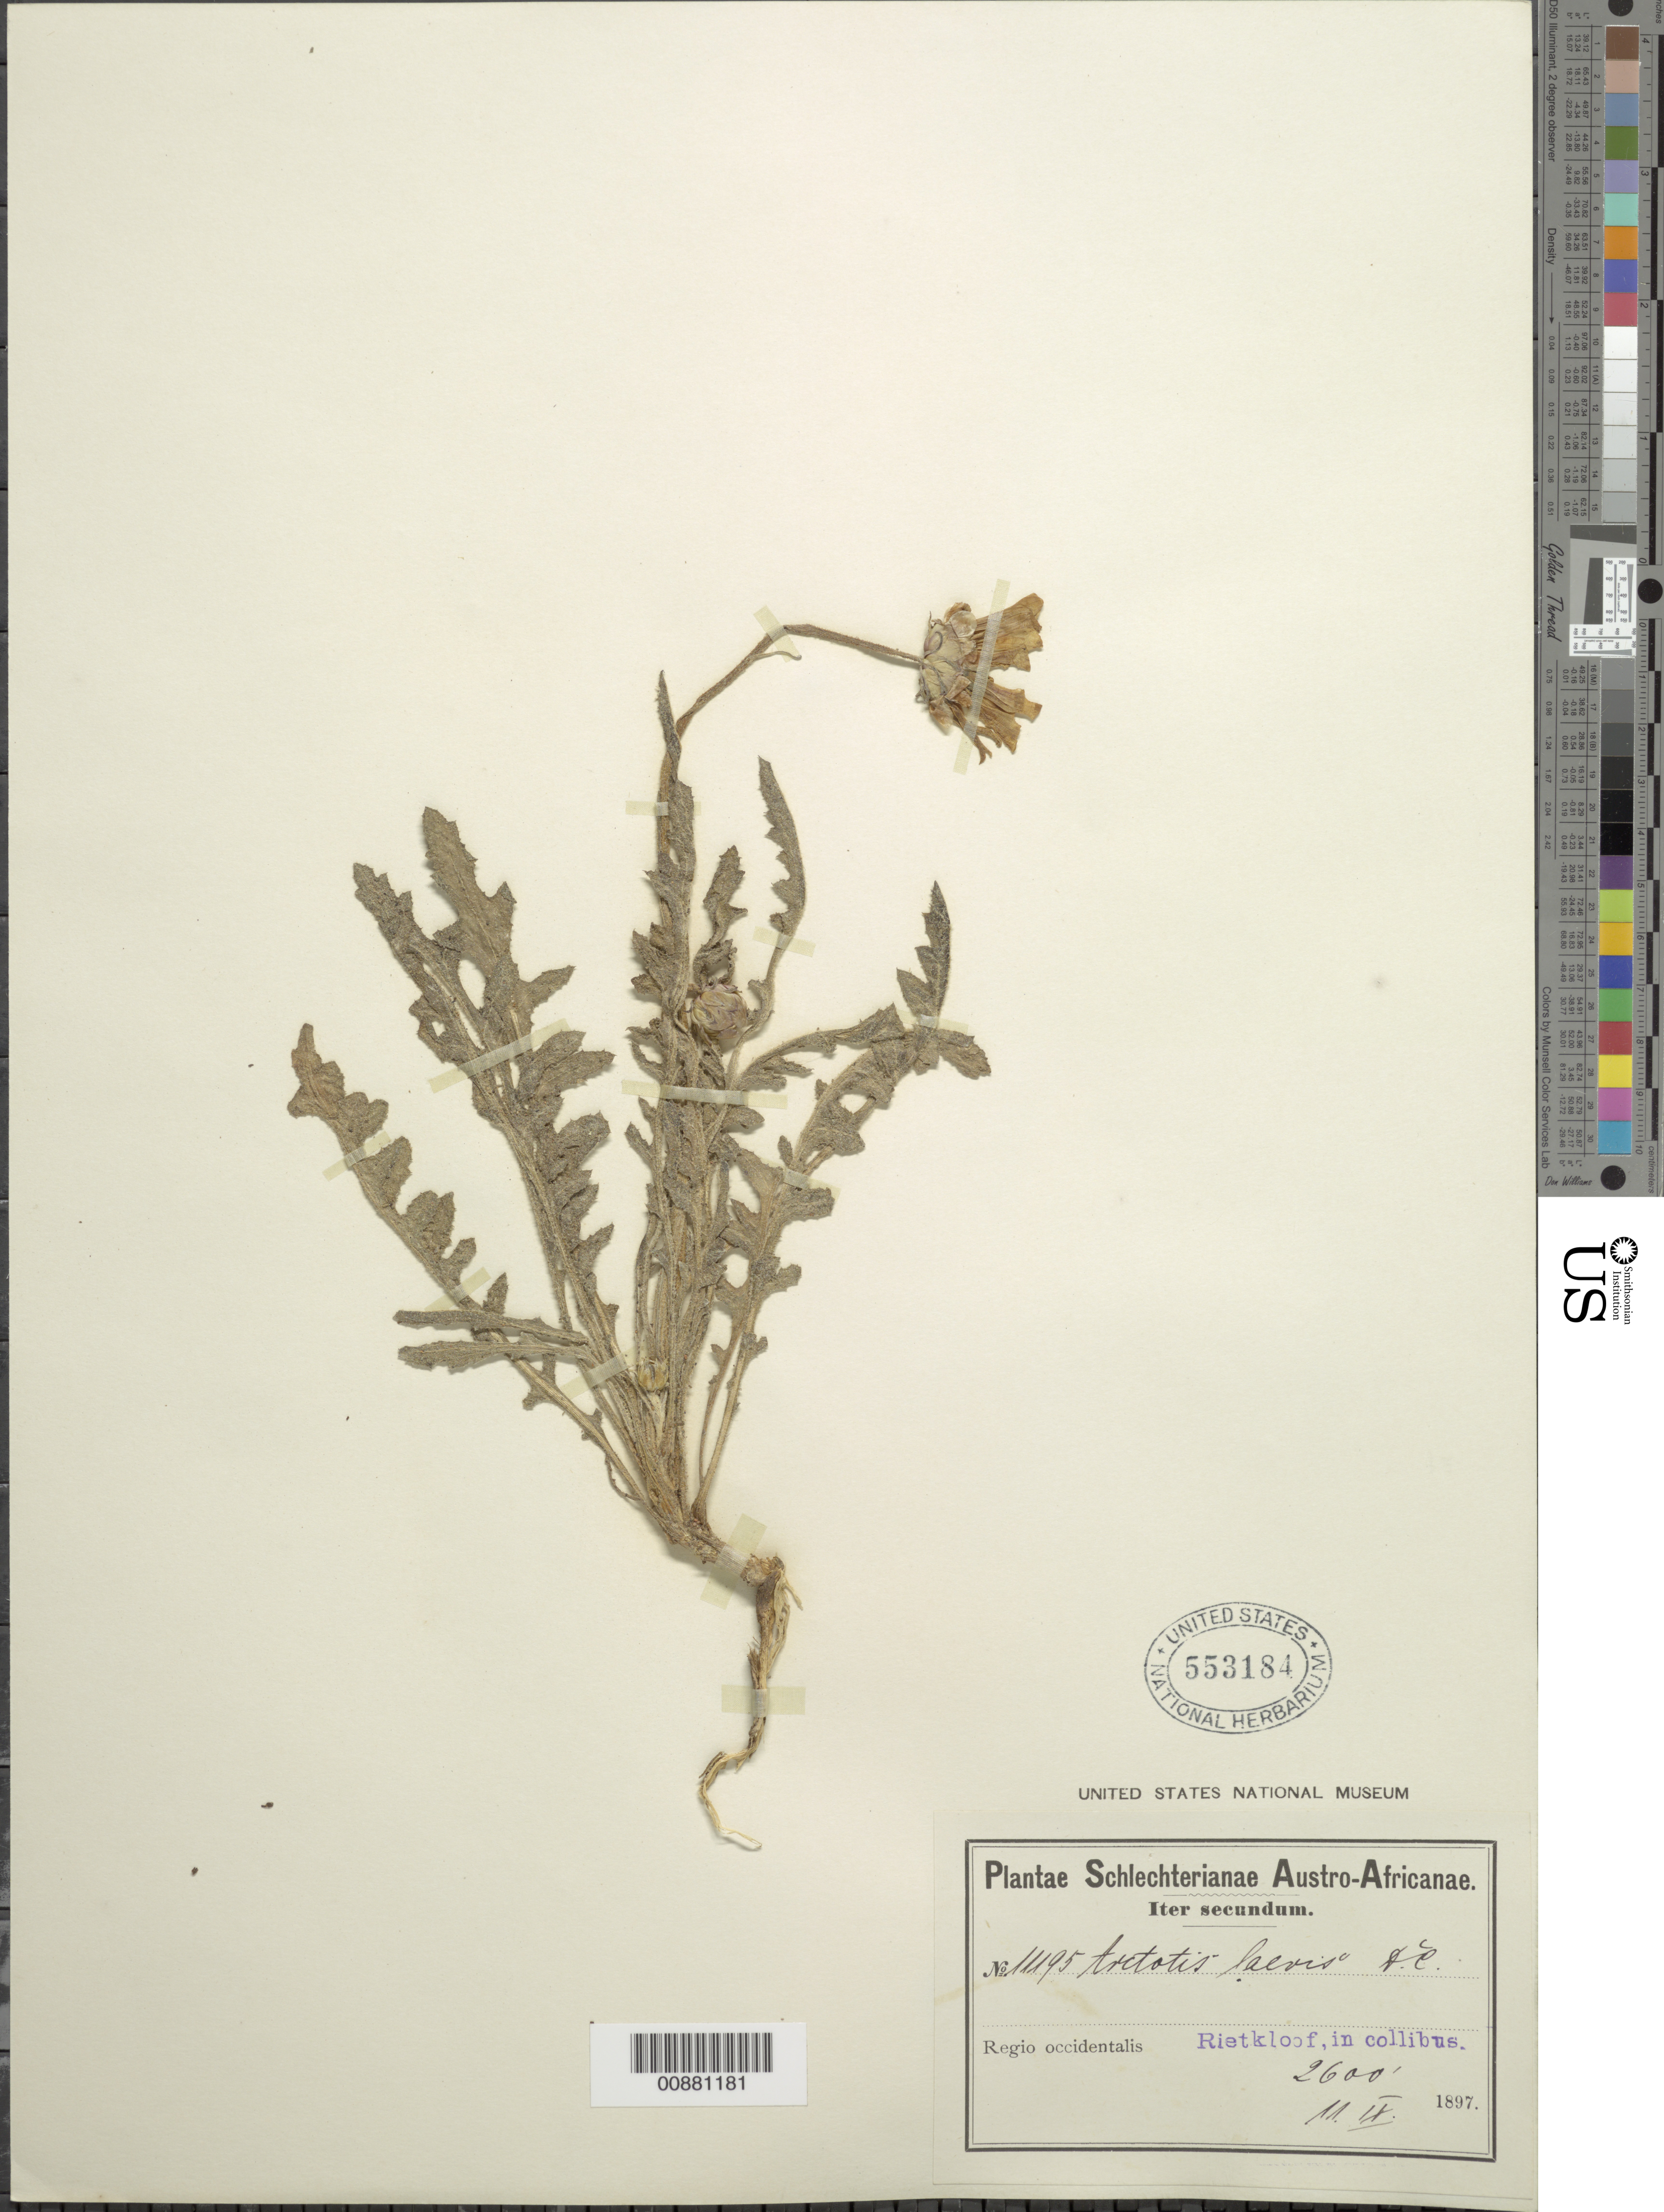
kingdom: Plantae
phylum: Tracheophyta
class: Magnoliopsida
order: Asterales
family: Asteraceae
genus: Arctotis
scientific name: Arctotis laevis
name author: Thunb.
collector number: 11195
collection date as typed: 11 September 1897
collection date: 1897-09-11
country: South Africa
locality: Regio occidentalis; Rietkloof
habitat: Collibus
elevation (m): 792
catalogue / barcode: US 553184